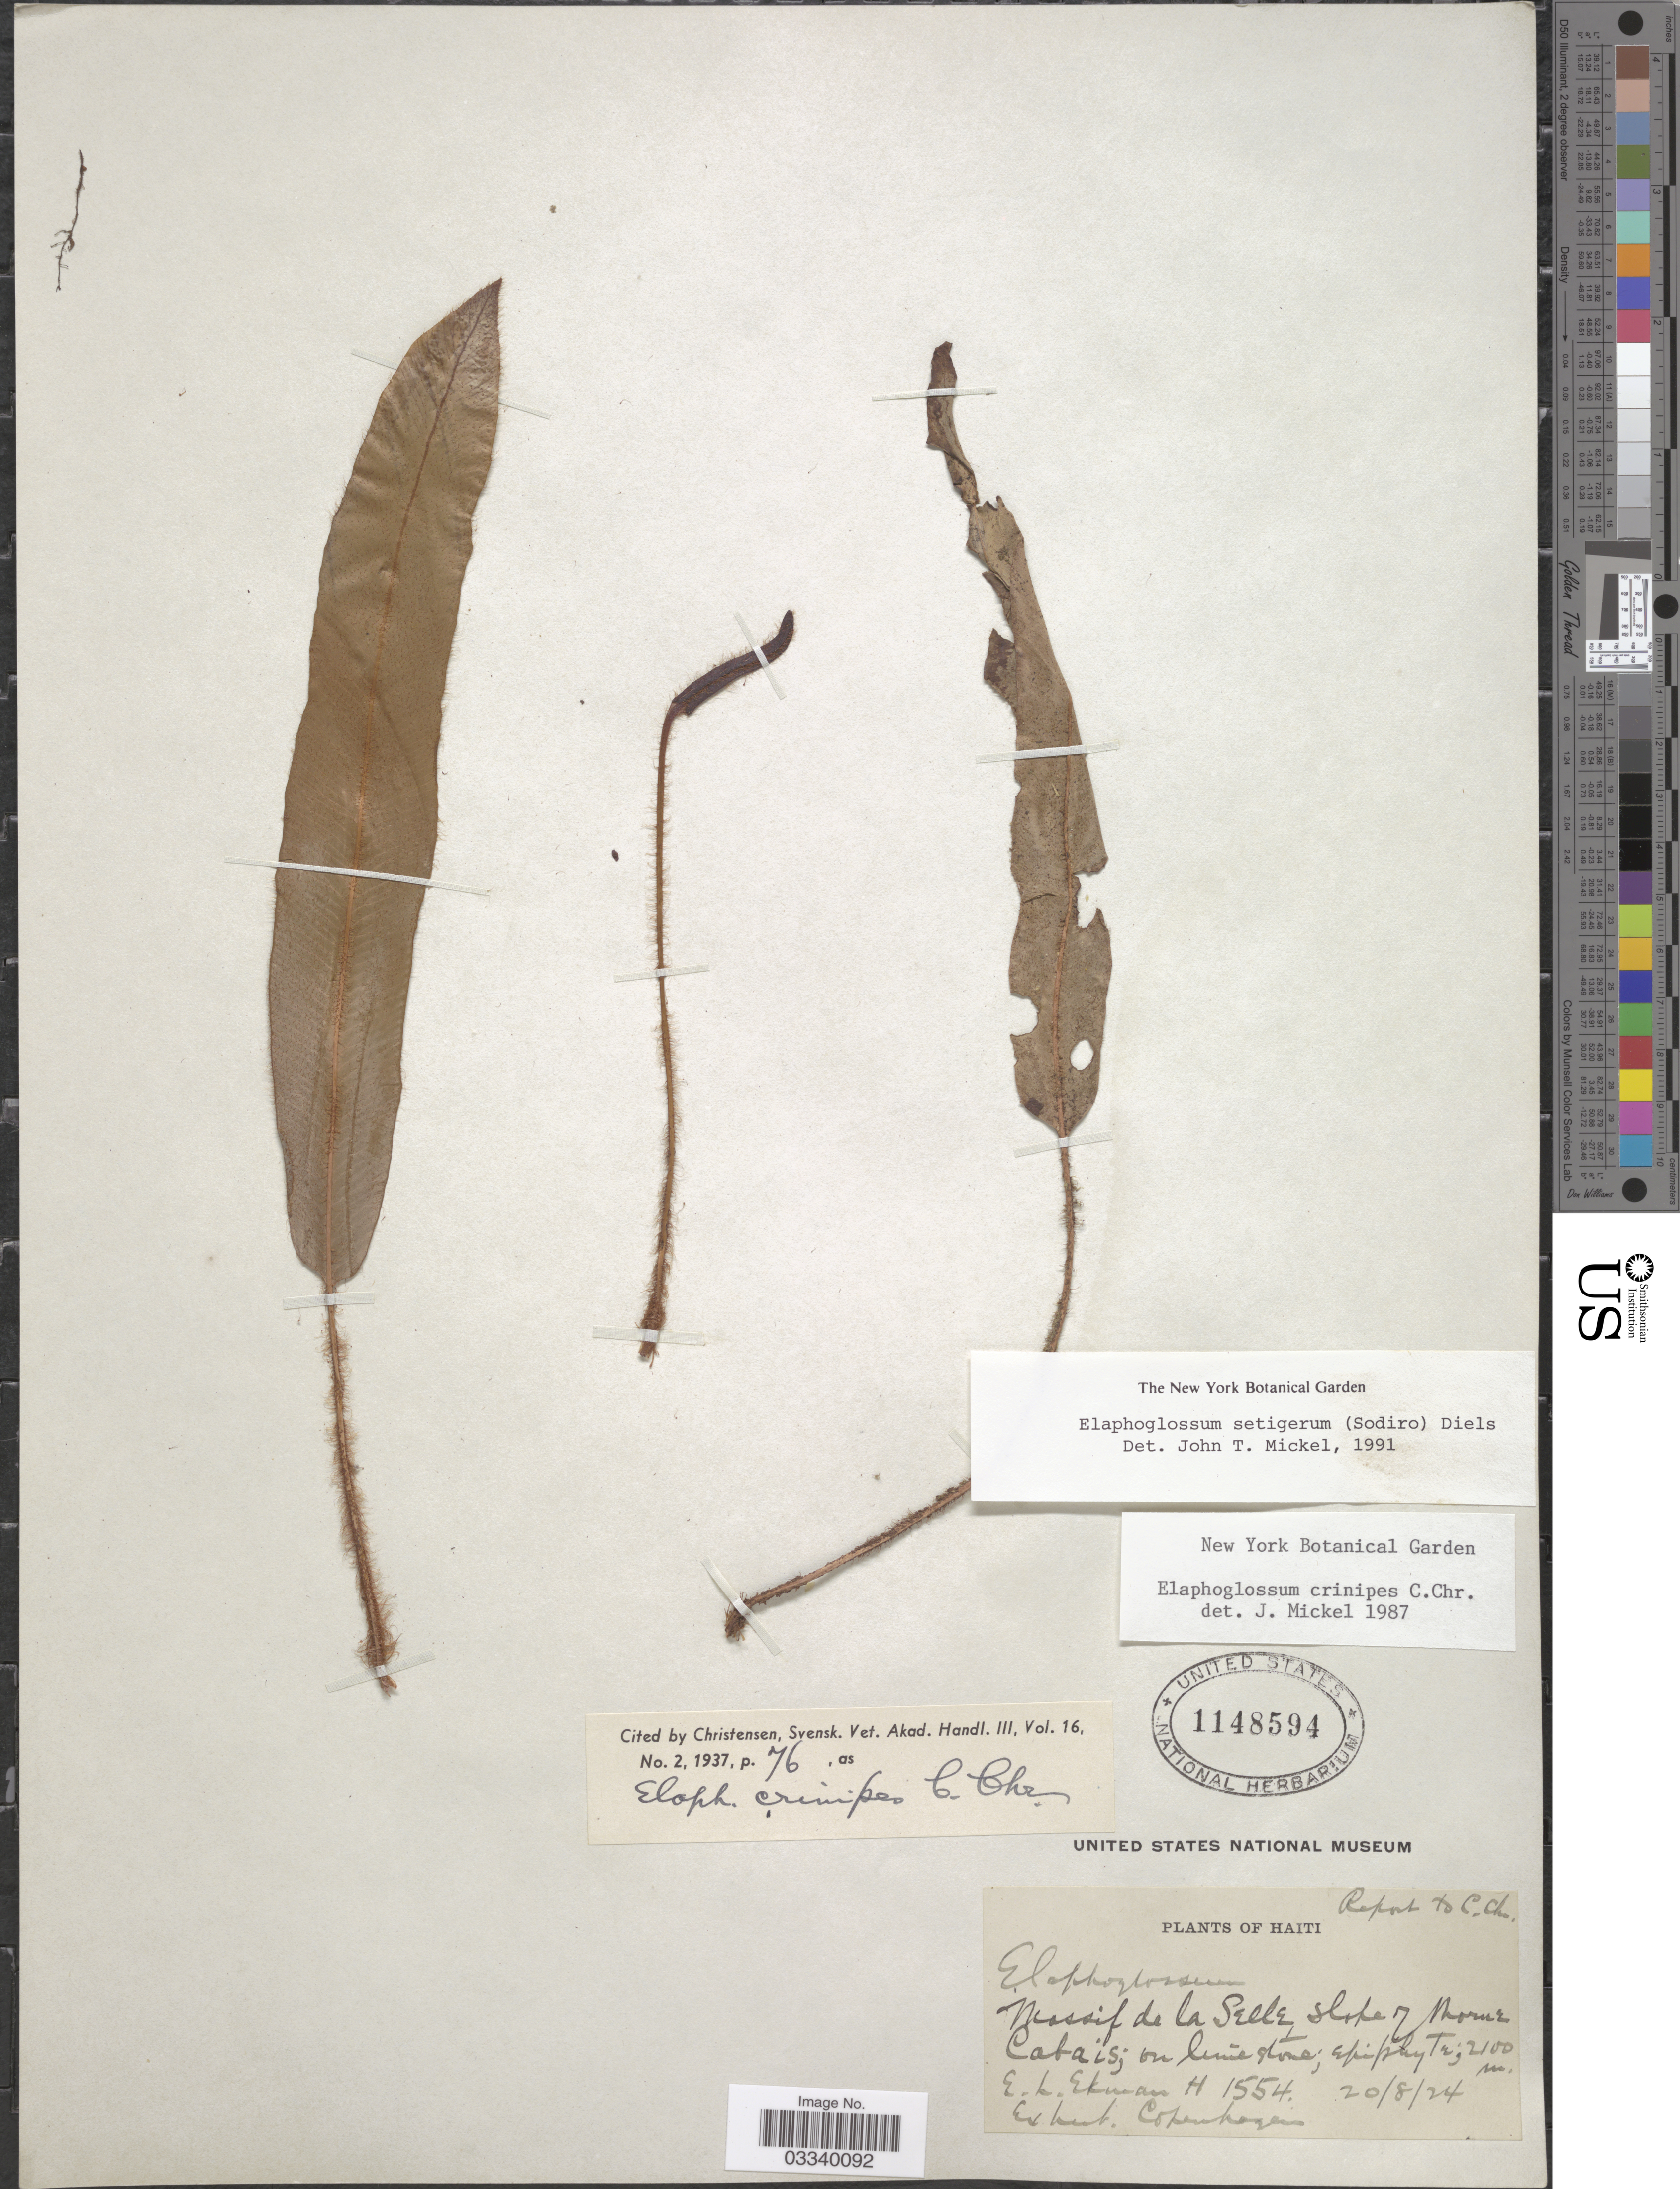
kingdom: Plantae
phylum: Tracheophyta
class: Polypodiopsida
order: Polypodiales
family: Dryopteridaceae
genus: Elaphoglossum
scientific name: Elaphoglossum setigerum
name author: (Sodiro) Diels in Engl. & Prantl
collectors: E. L. Ekman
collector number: H1554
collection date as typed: Transcribed d/m/y: 20/8/24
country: Haiti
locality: Massif de la Selle slope of Morne Cabais.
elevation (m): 2100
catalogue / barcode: US 1148594